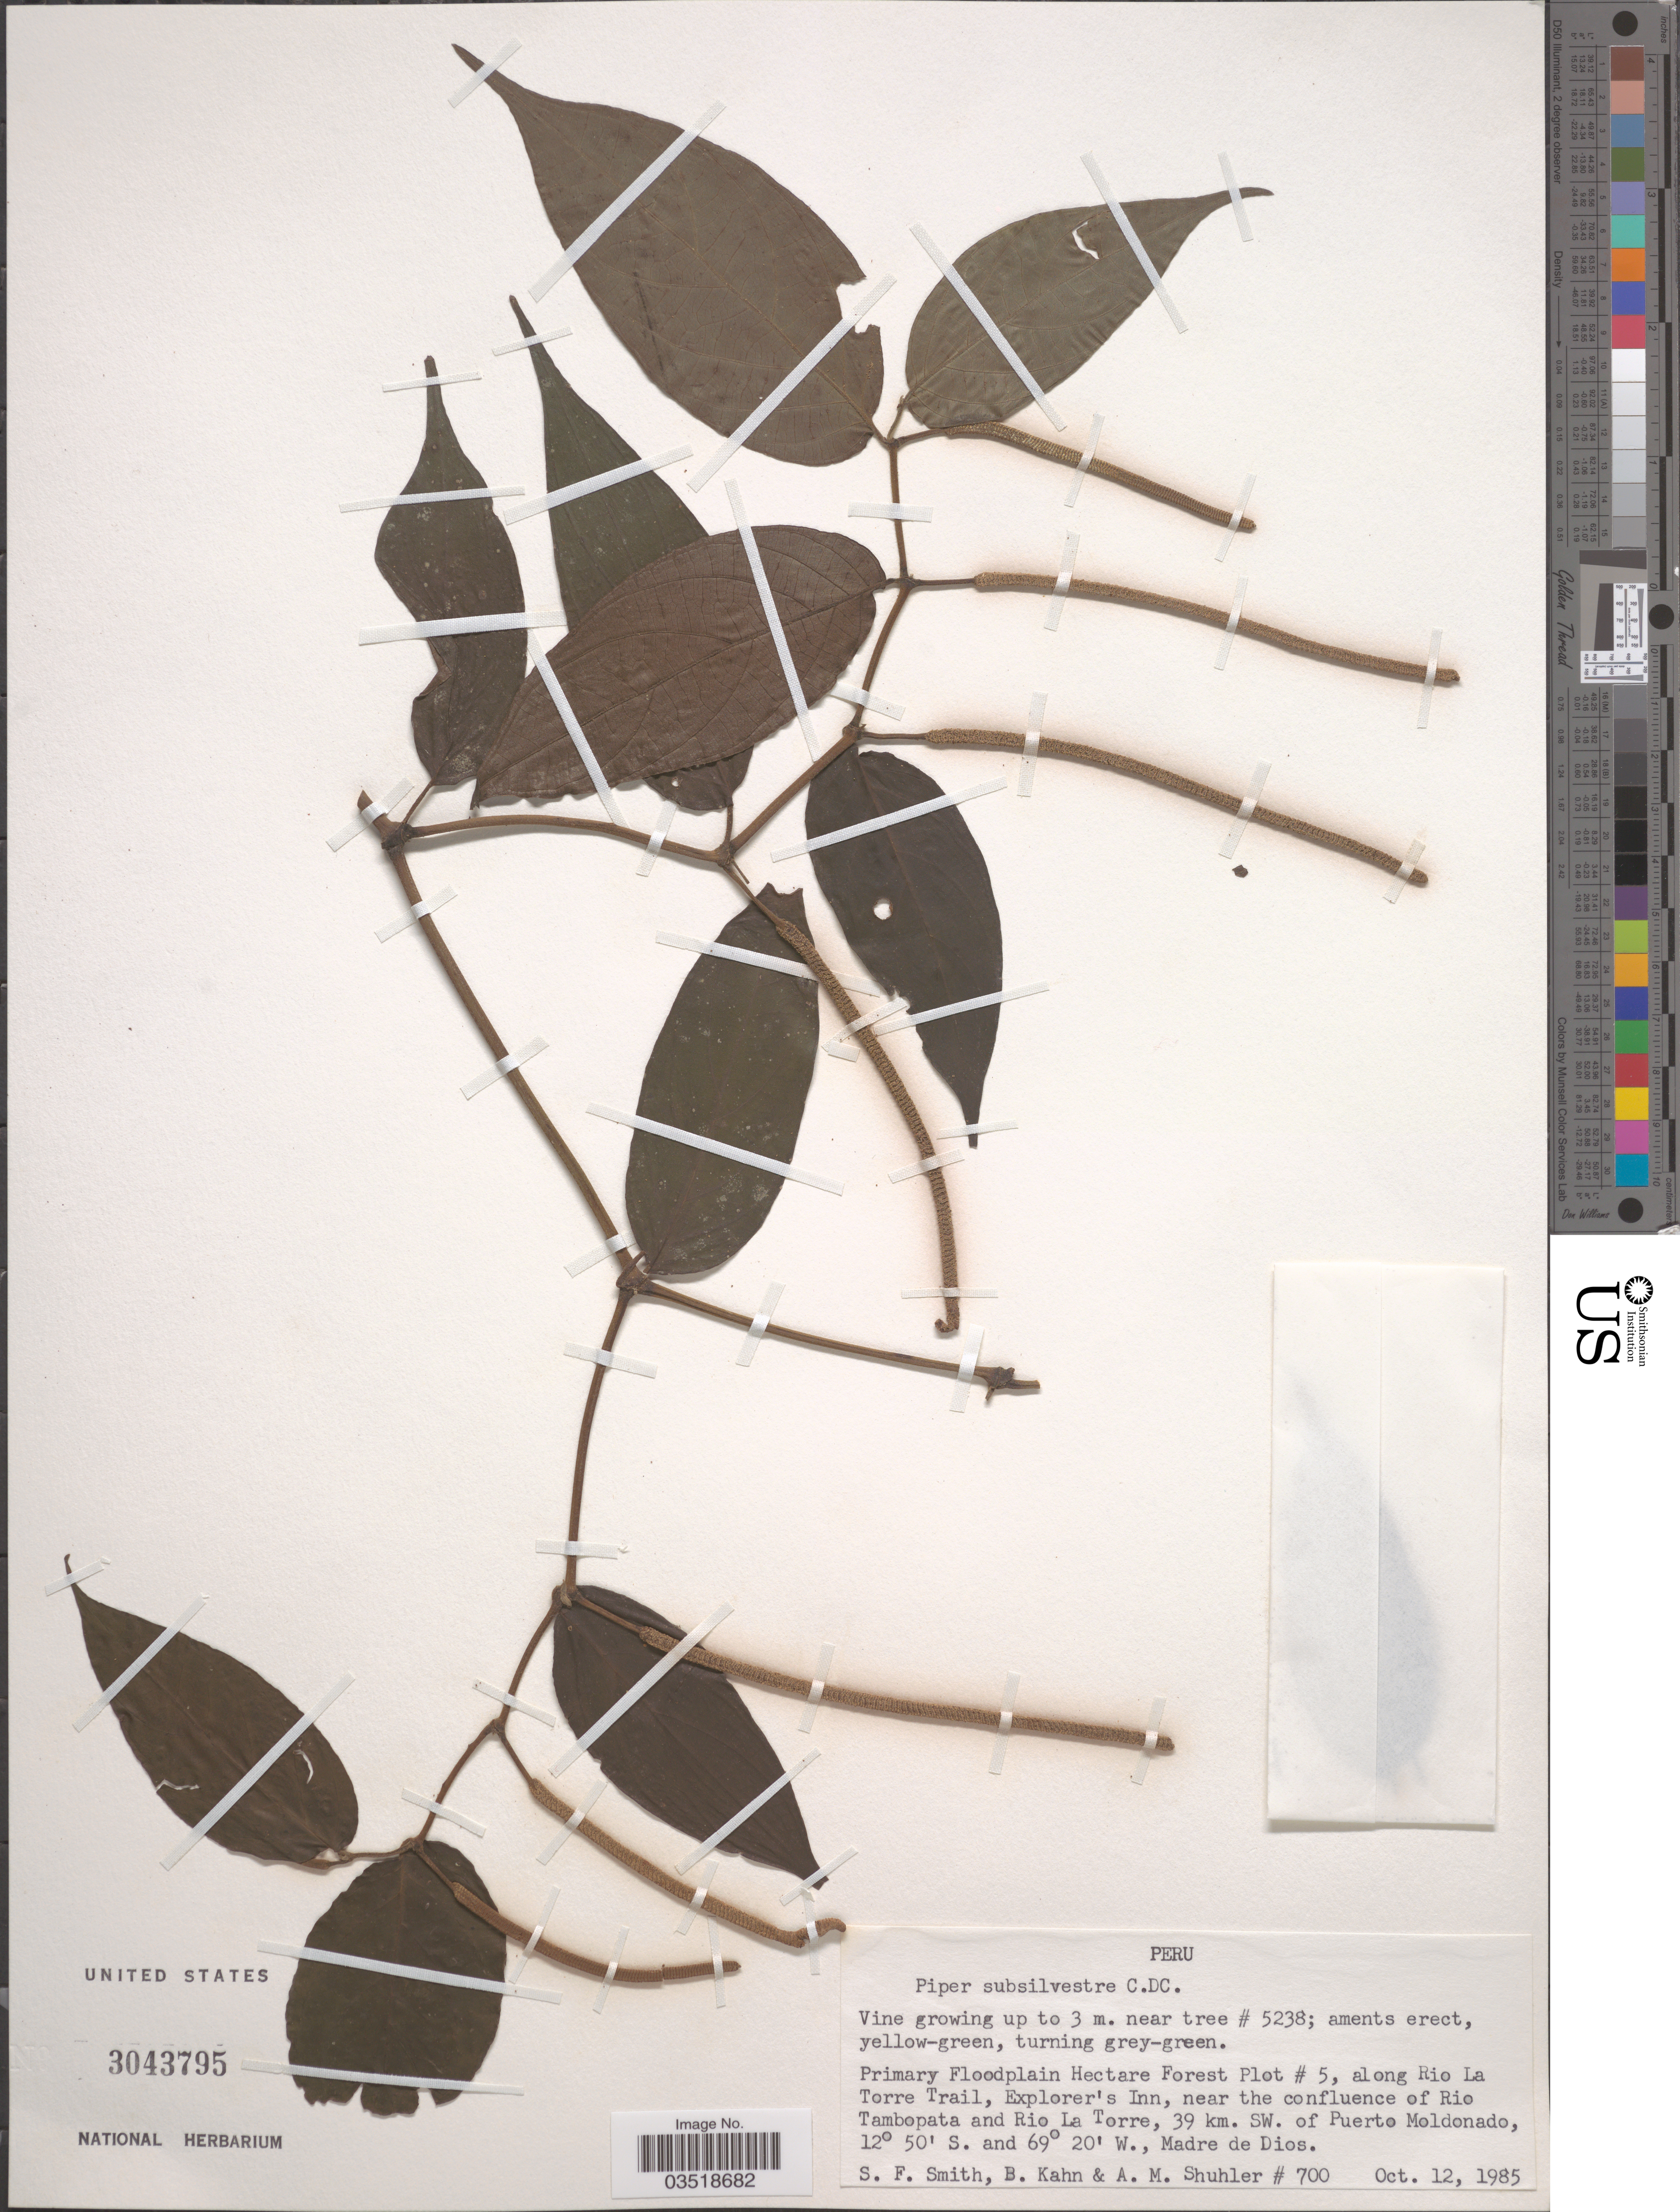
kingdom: Plantae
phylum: Tracheophyta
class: Magnoliopsida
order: Piperales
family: Piperaceae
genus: Piper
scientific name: Piper subsilvestre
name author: C. DC.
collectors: S.F. Smith, B. Kahn & A. Shuhler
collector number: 700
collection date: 1985-10-12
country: Peru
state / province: Madre de Dios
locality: Primary Floodplain Hectare Forest Plot #5, along Rio La Torre Trail, Explorer's Inn, near the confluence of Rio Tambopata and Rio La Torre, 39 km. SW. of Puerto Moldonado.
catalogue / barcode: US 3043795